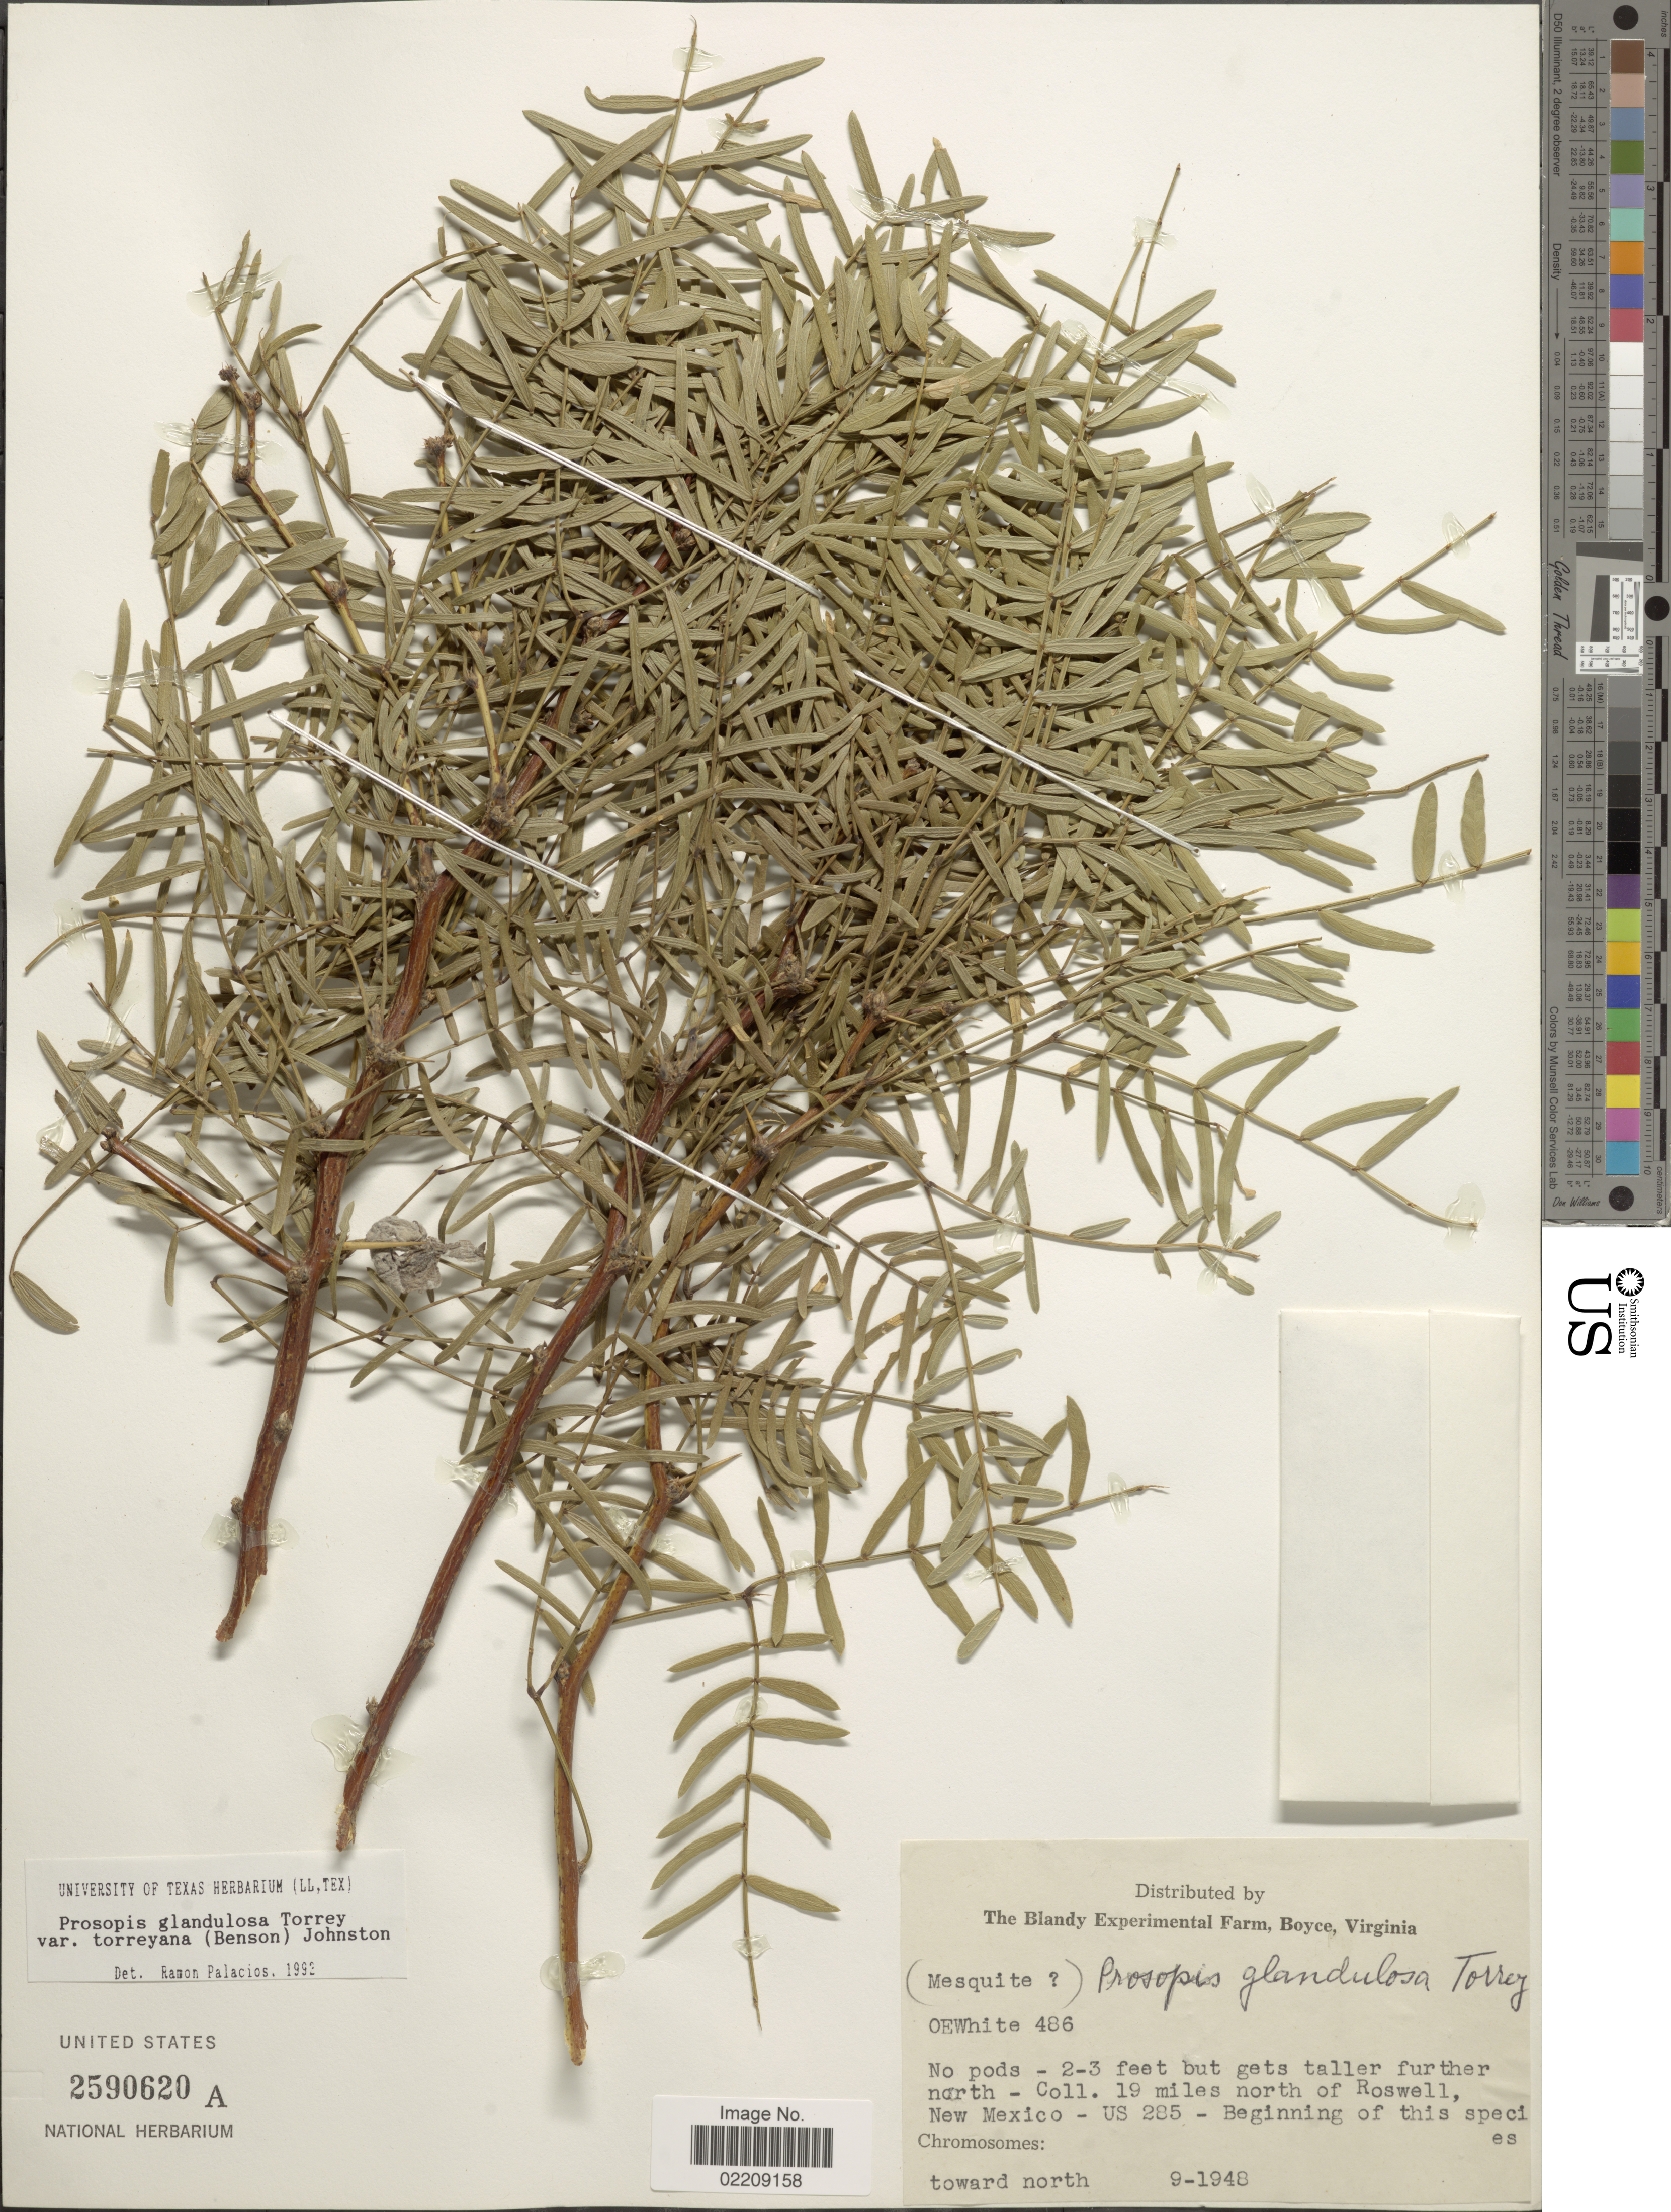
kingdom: Plantae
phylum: Tracheophyta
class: Magnoliopsida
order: Fabales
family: Fabaceae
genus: Neltuma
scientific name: Neltuma odorata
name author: (Torr. & Frém.) C. E. Hughes & G.P. Lewis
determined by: Strong, Mark T., (BOT), Smithsonian Institution - National Museum of Natural History (UNITED STATES)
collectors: O. E. White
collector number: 486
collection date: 1948-09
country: United States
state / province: New Mexico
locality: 19 miles north of Roswell, US 285 - Beginning of this species toward north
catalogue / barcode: US 2590620A